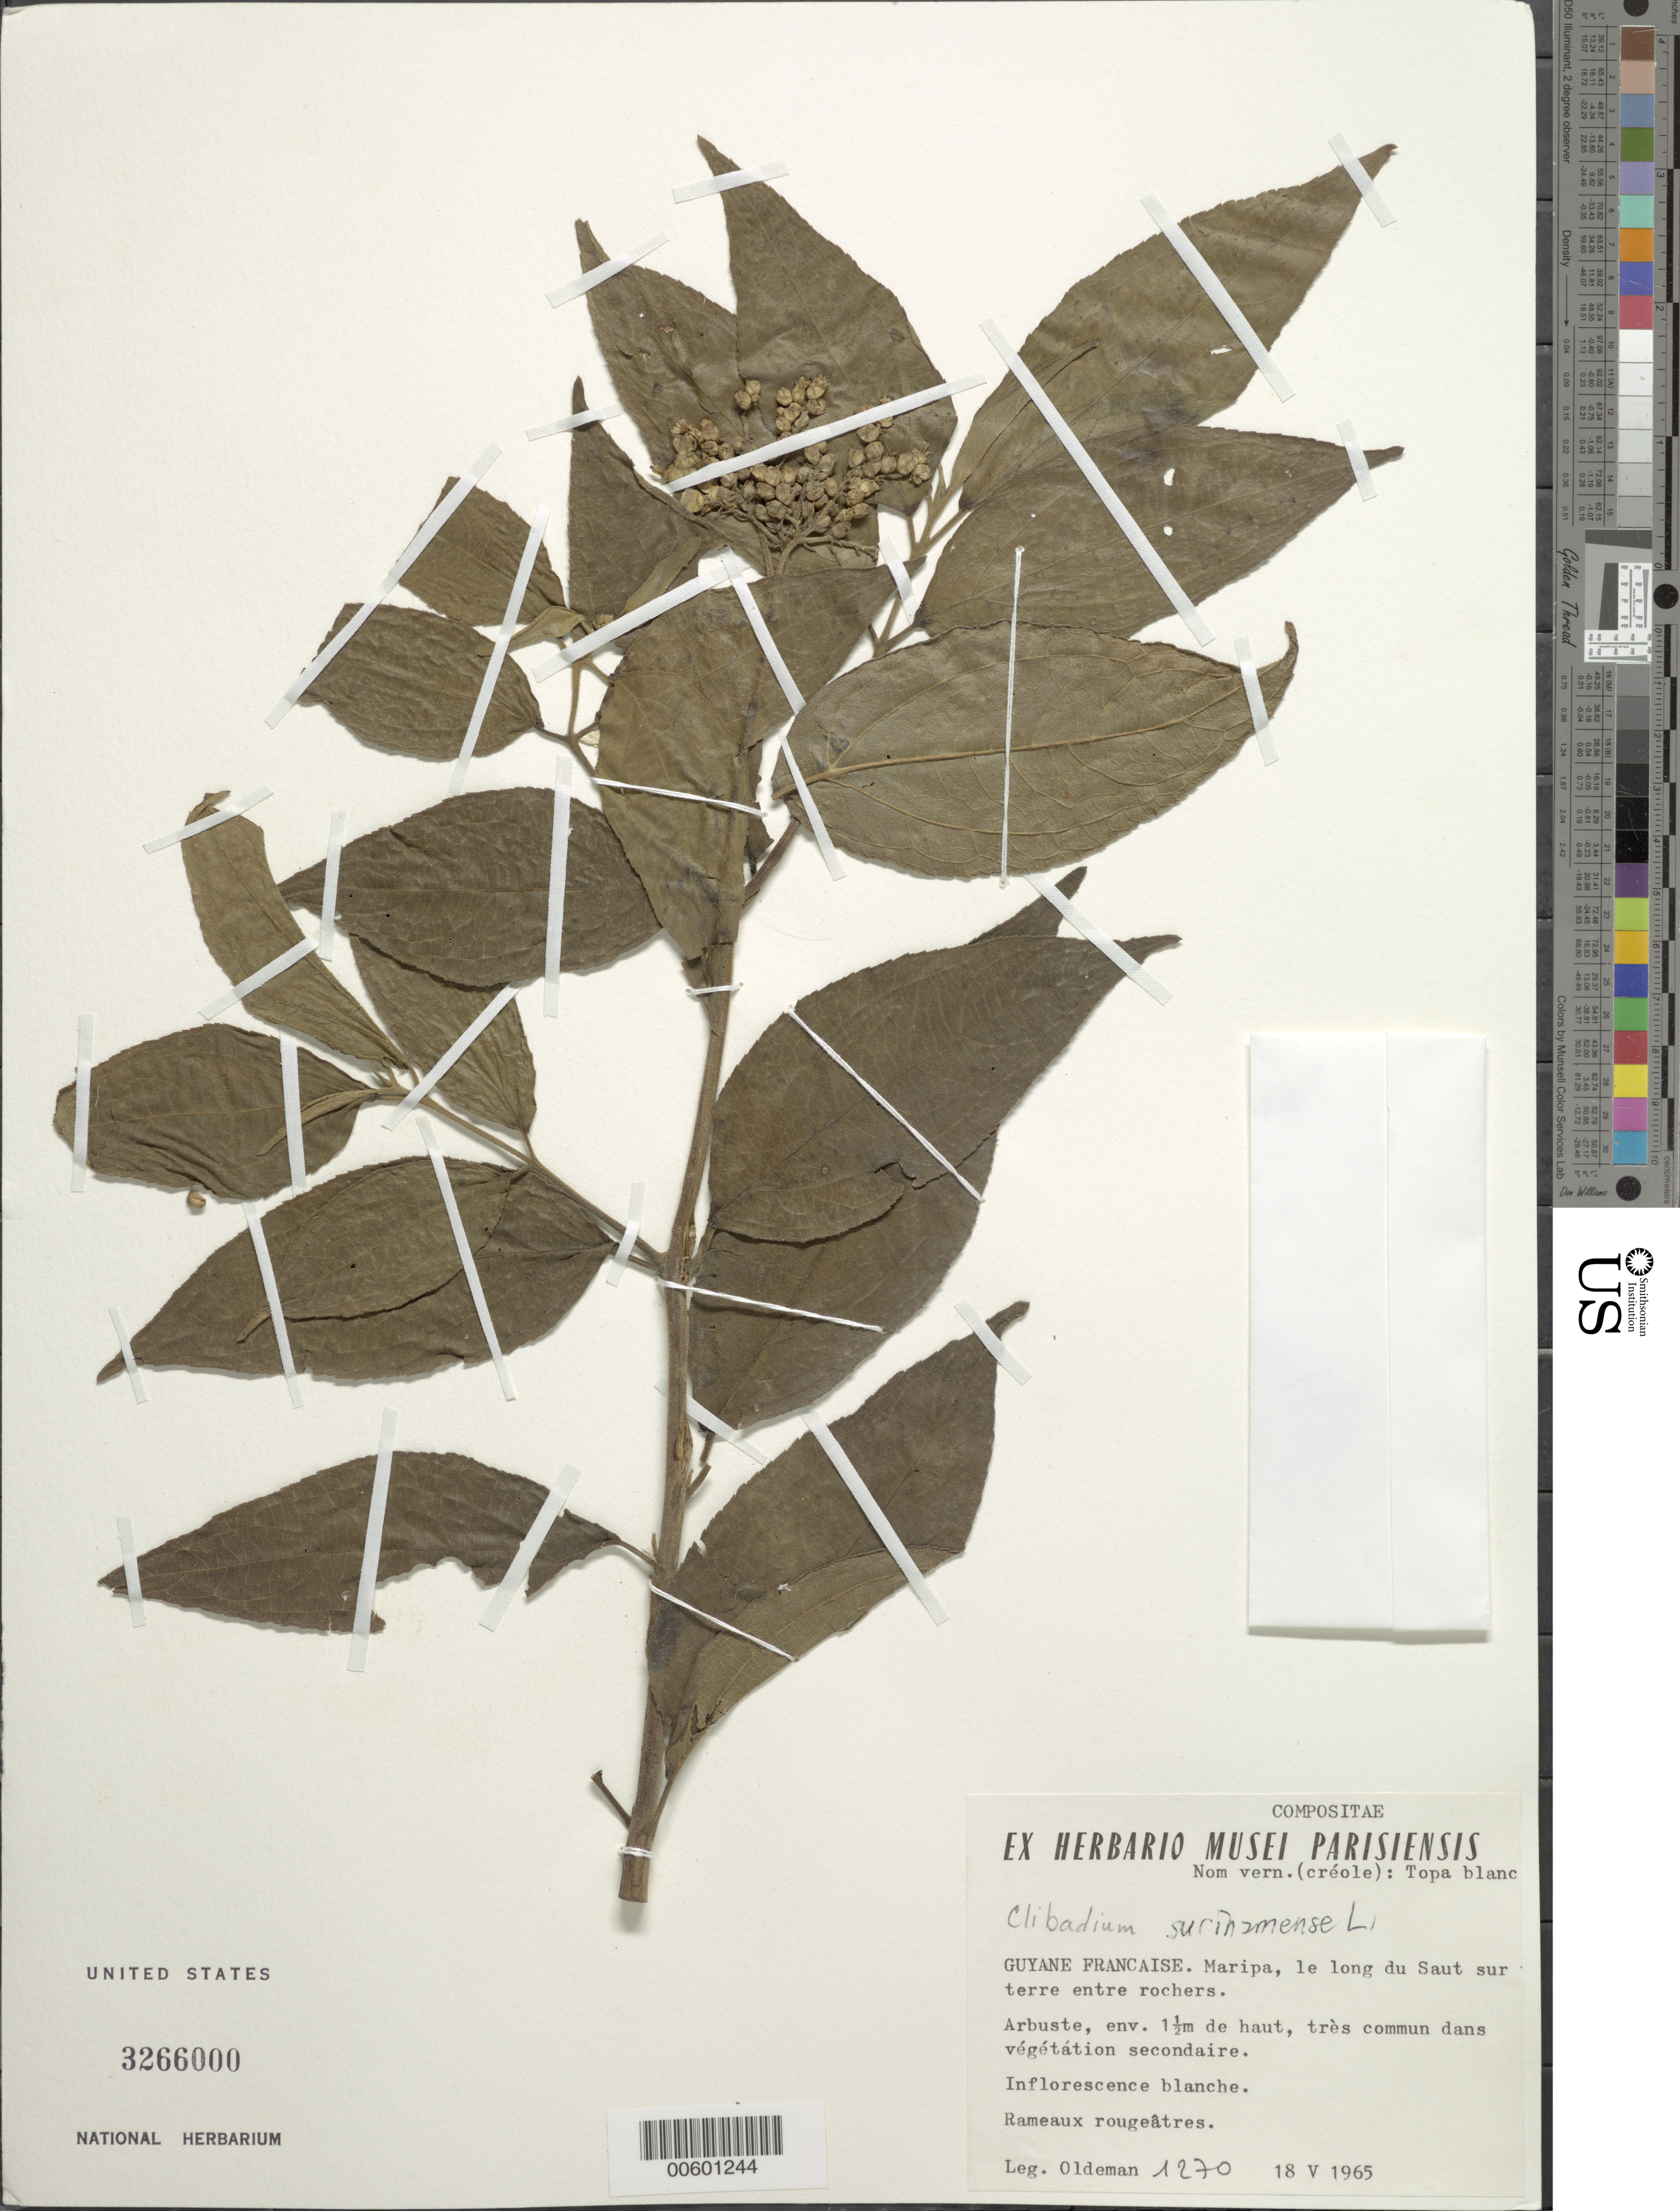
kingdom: Plantae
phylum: Tracheophyta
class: Magnoliopsida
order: Asterales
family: Asteraceae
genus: Clibadium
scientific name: Clibadium surinamense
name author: L.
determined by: Robinson, Harold E., (US)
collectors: R. Oldeman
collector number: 1270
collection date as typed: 18-May-65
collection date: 1965-05-18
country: French Guiana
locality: Maripa, Bas-Oyapock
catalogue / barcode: US 3266000